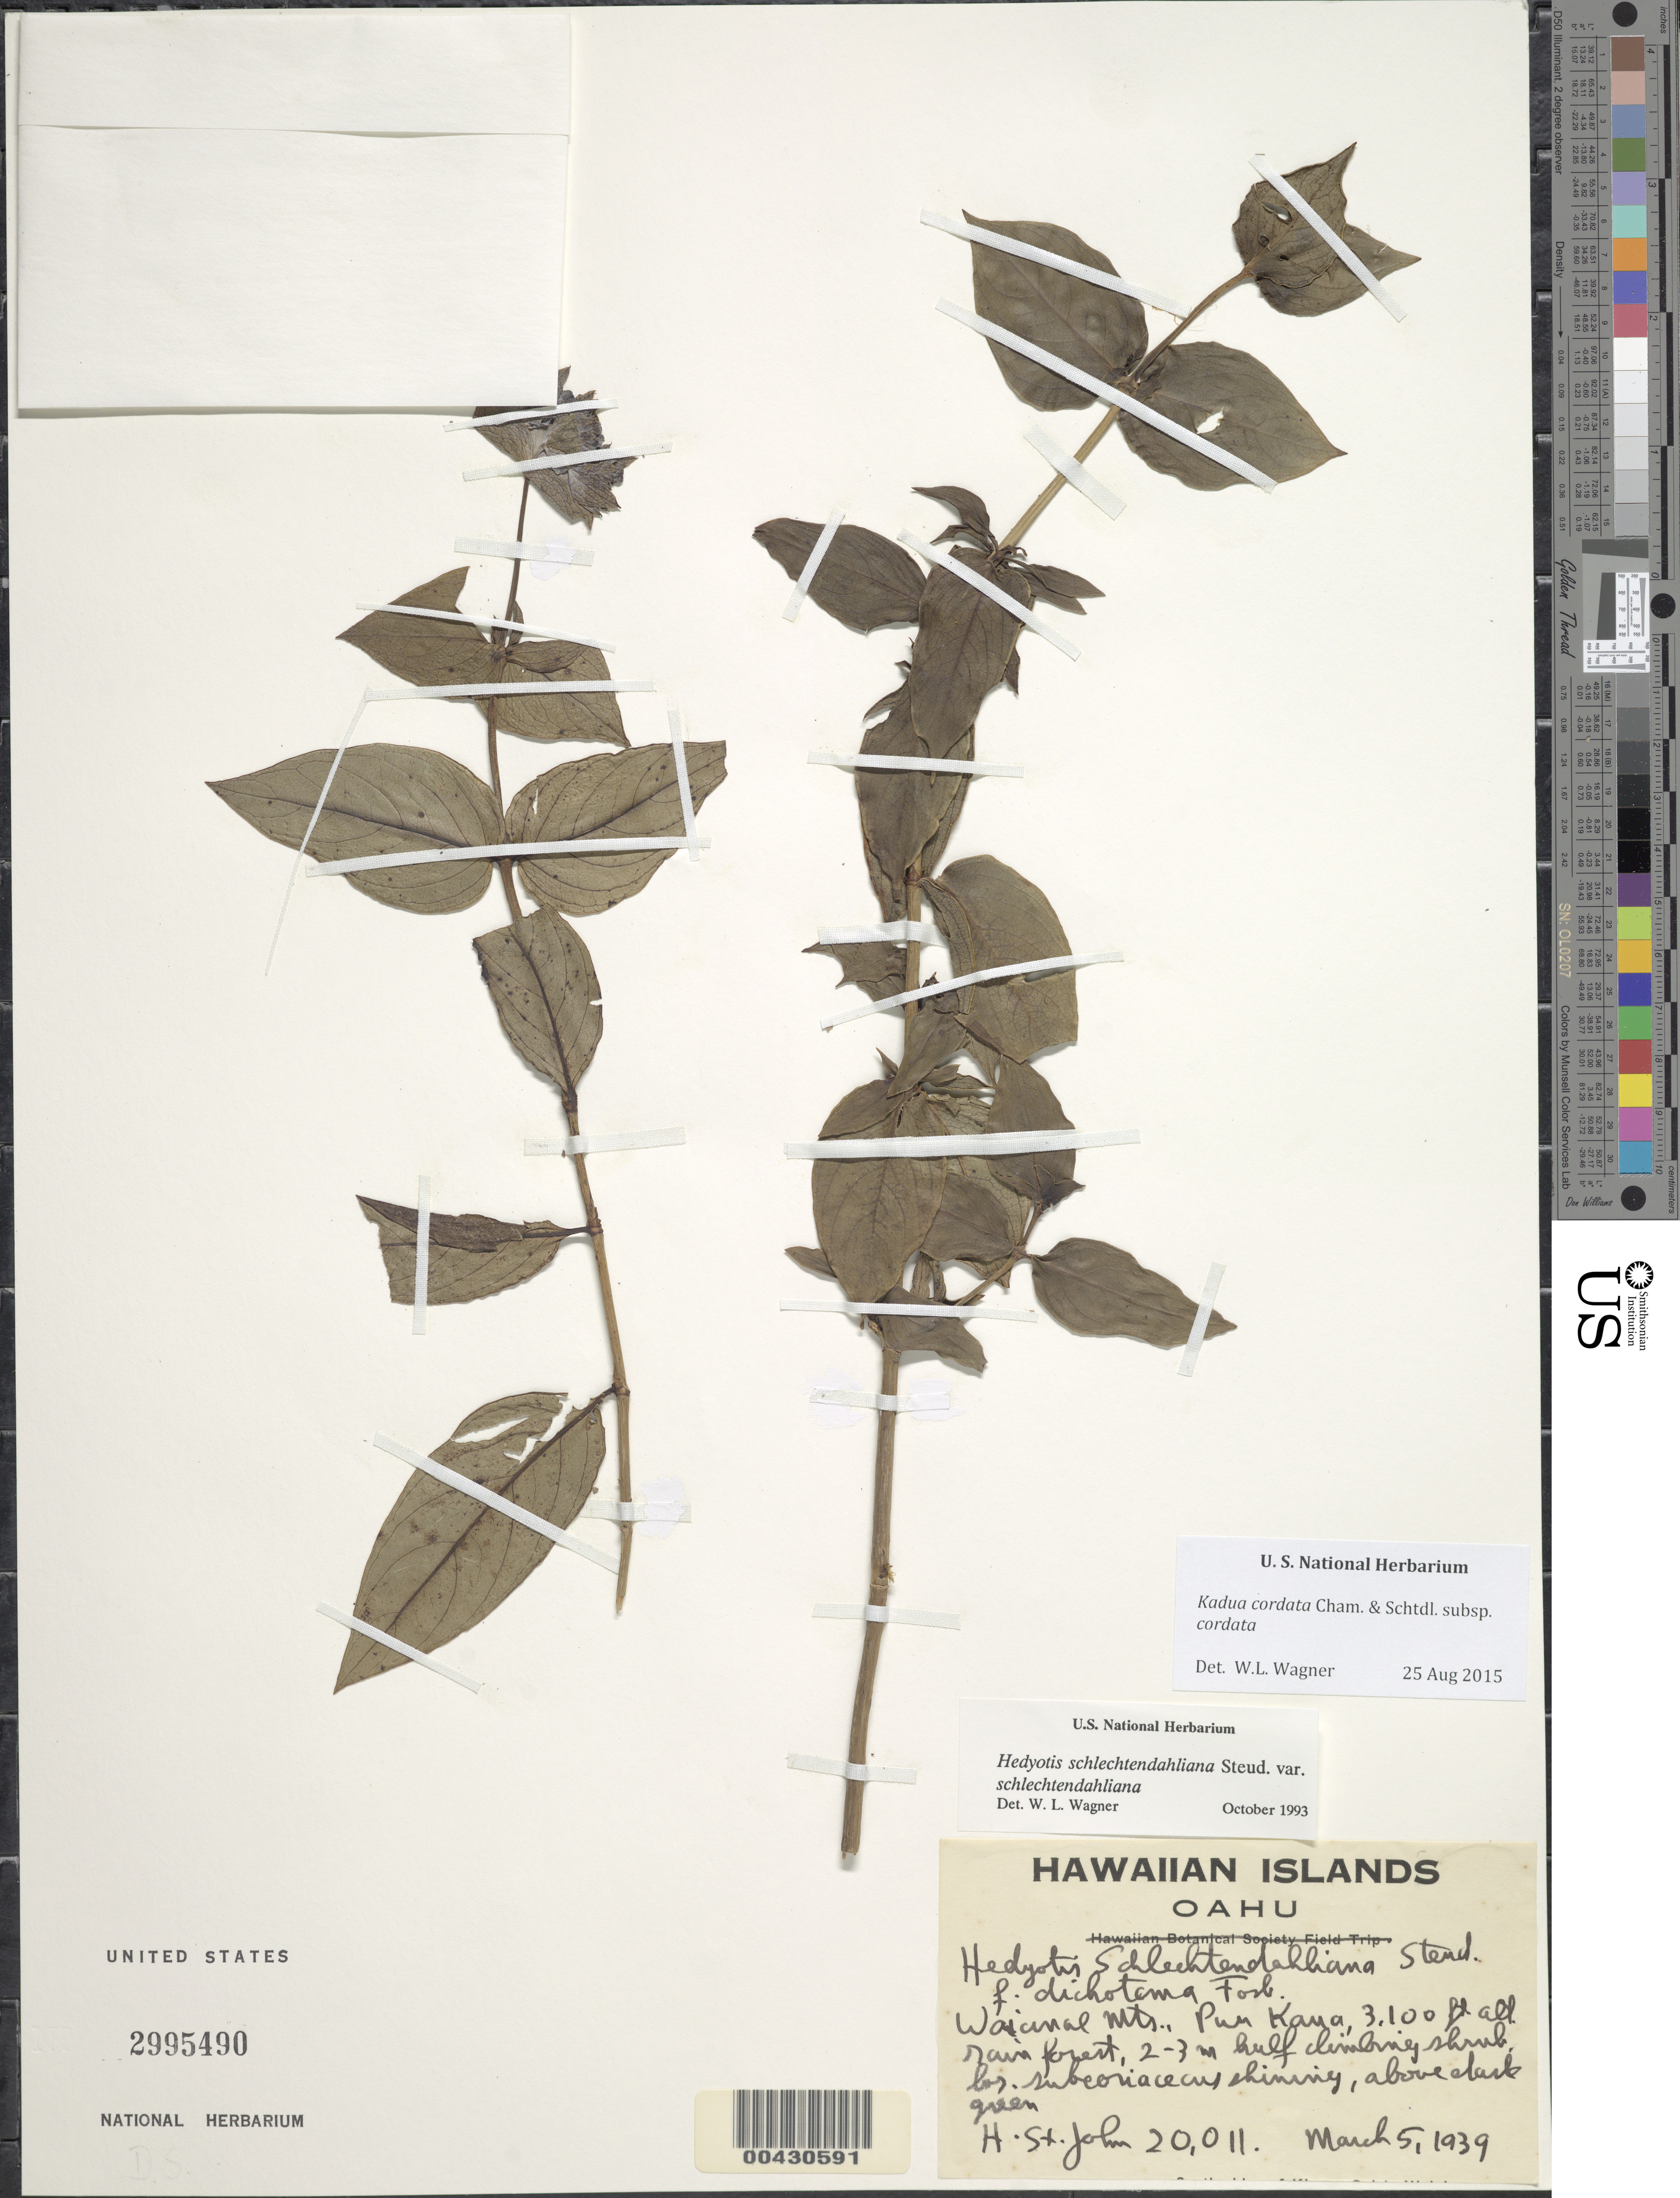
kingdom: Plantae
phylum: Tracheophyta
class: Magnoliopsida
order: Gentianales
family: Rubiaceae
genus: Kadua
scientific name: Kadua cordata subsp. cordata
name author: Cham. & Schltdl.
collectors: H. St. John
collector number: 20011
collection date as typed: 5 Mar 1939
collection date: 1939-03-05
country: United States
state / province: Hawaii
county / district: Honolulu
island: Oahu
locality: Waianae Mountains, Puu Kaua.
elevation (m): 945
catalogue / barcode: US 2995490